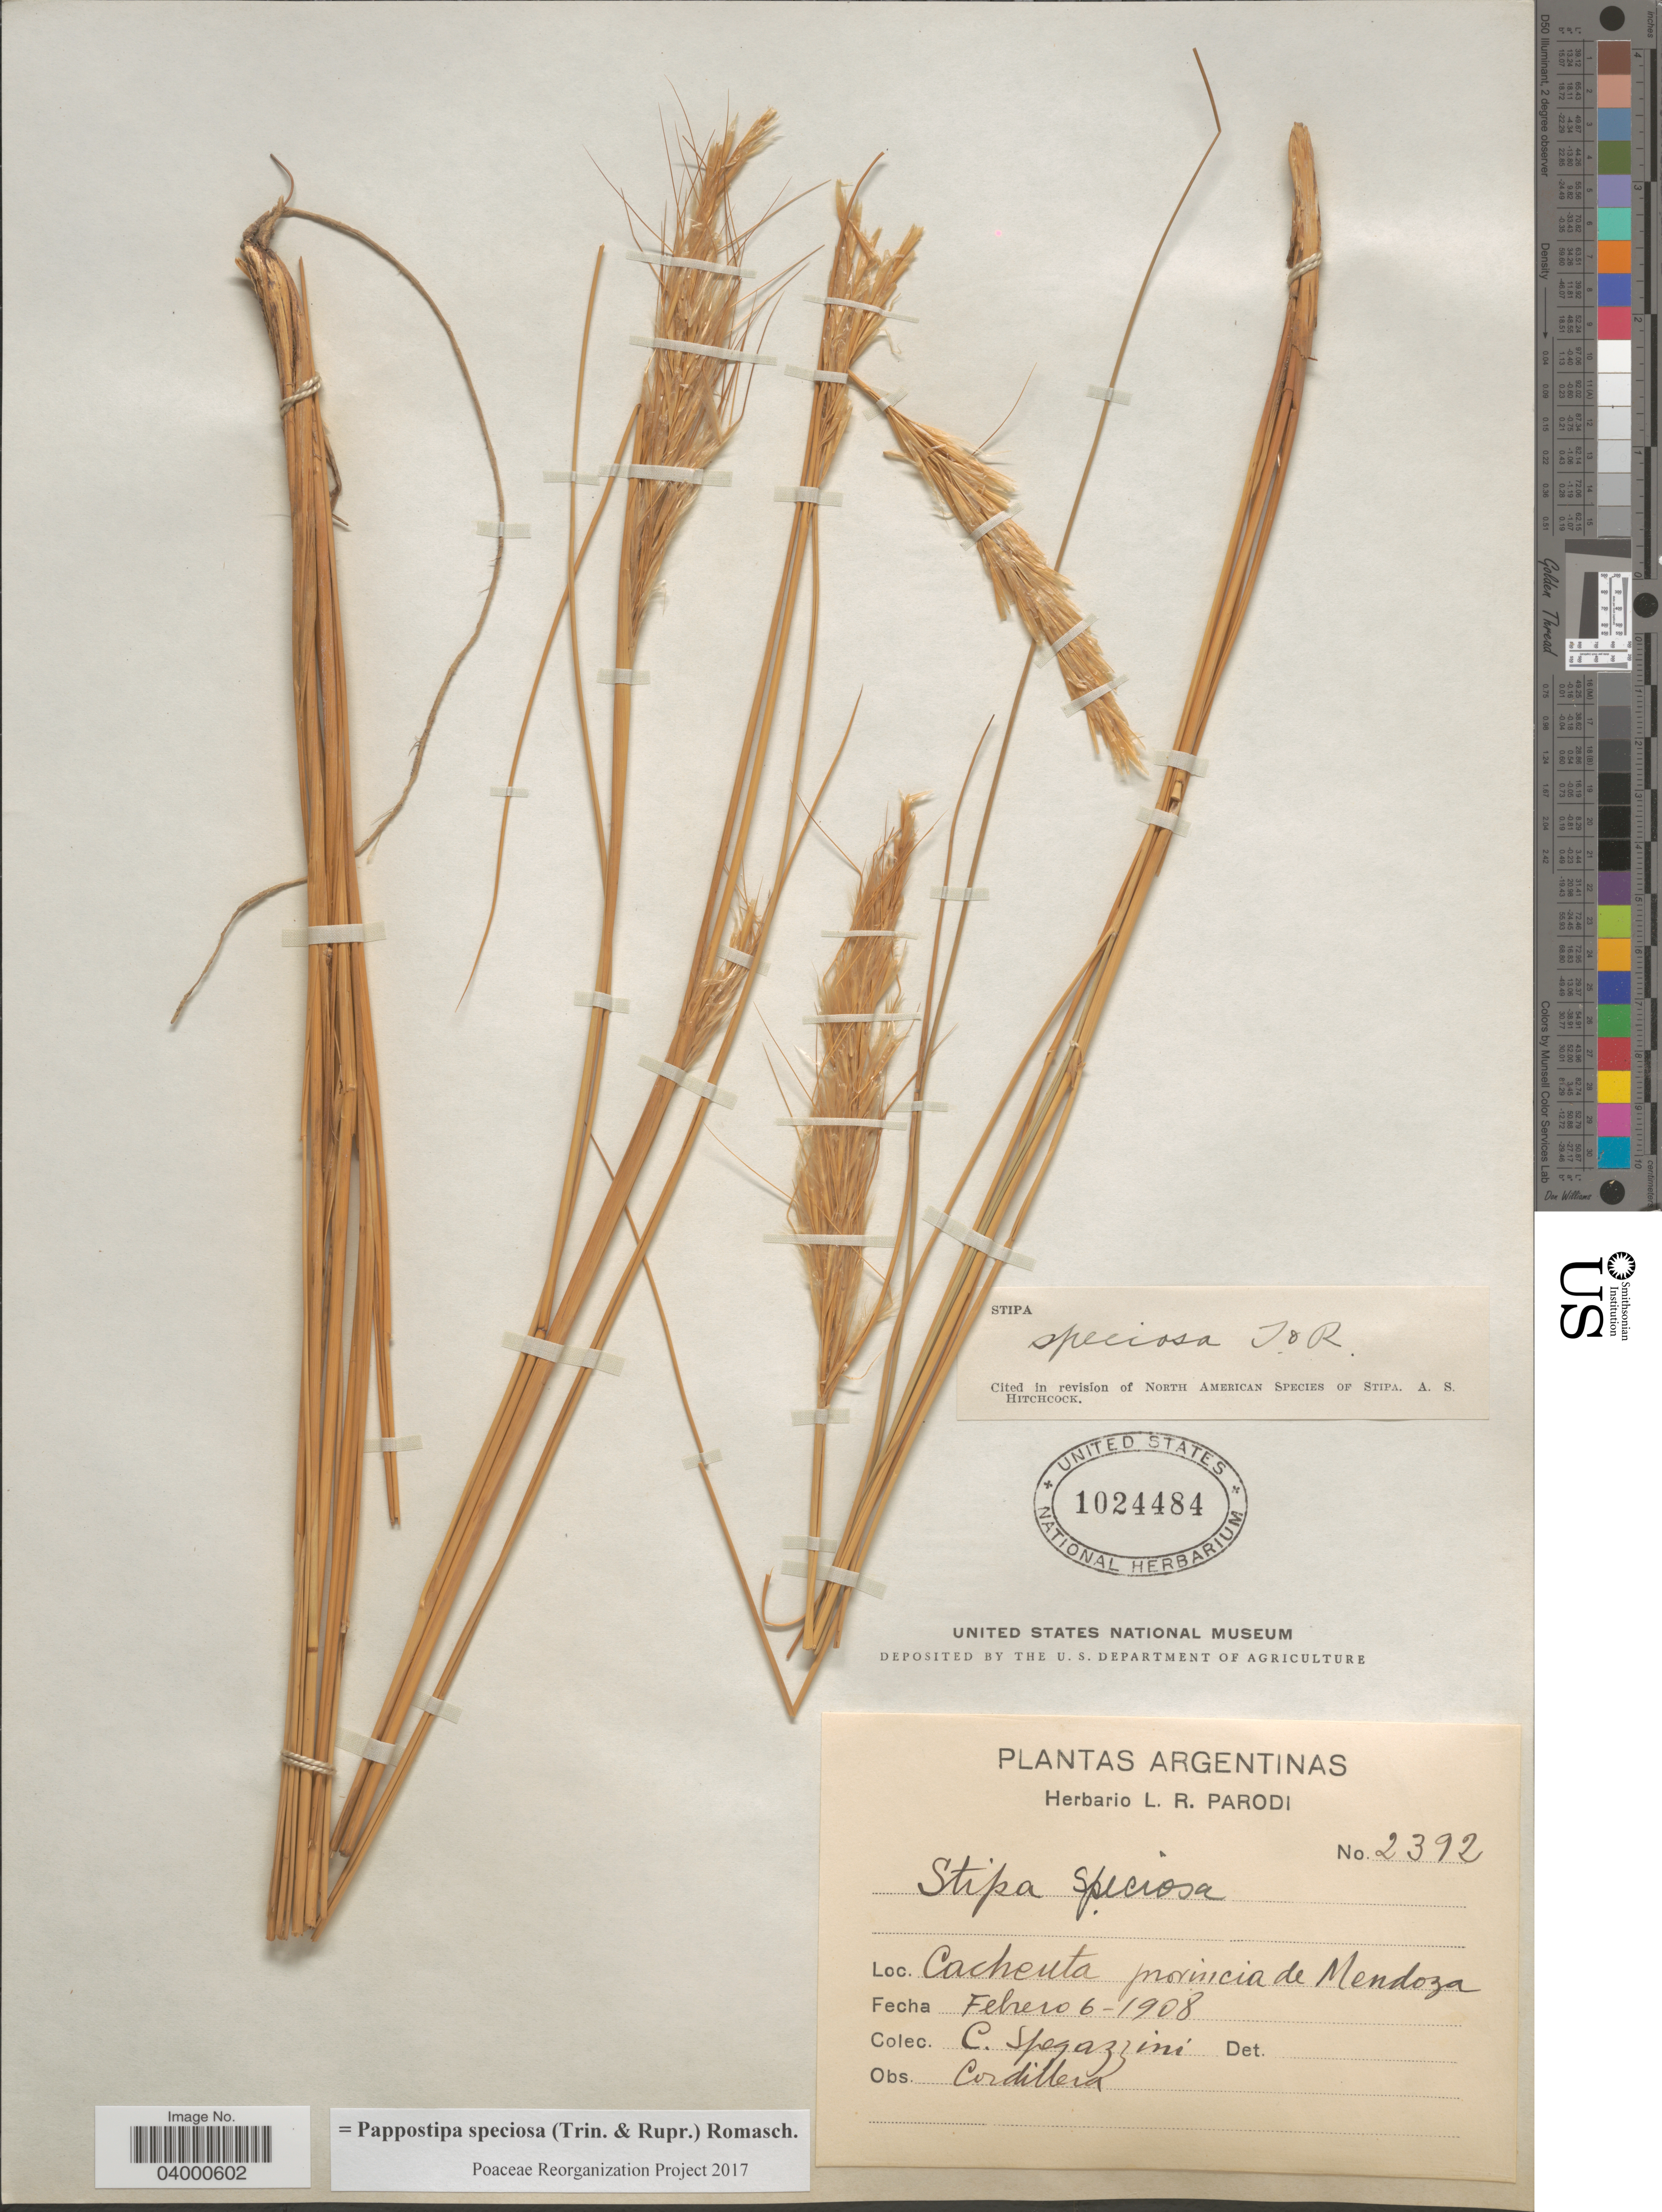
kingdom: Plantae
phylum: Tracheophyta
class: Liliopsida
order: Poales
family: Poaceae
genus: Pappostipa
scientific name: Pappostipa speciosa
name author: (Trin. & Rupr.) Romasch.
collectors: C. L. Spegazzini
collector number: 2392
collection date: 1908-02-06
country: Argentina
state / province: Mendoza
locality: Cacheuta.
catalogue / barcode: US 1024484